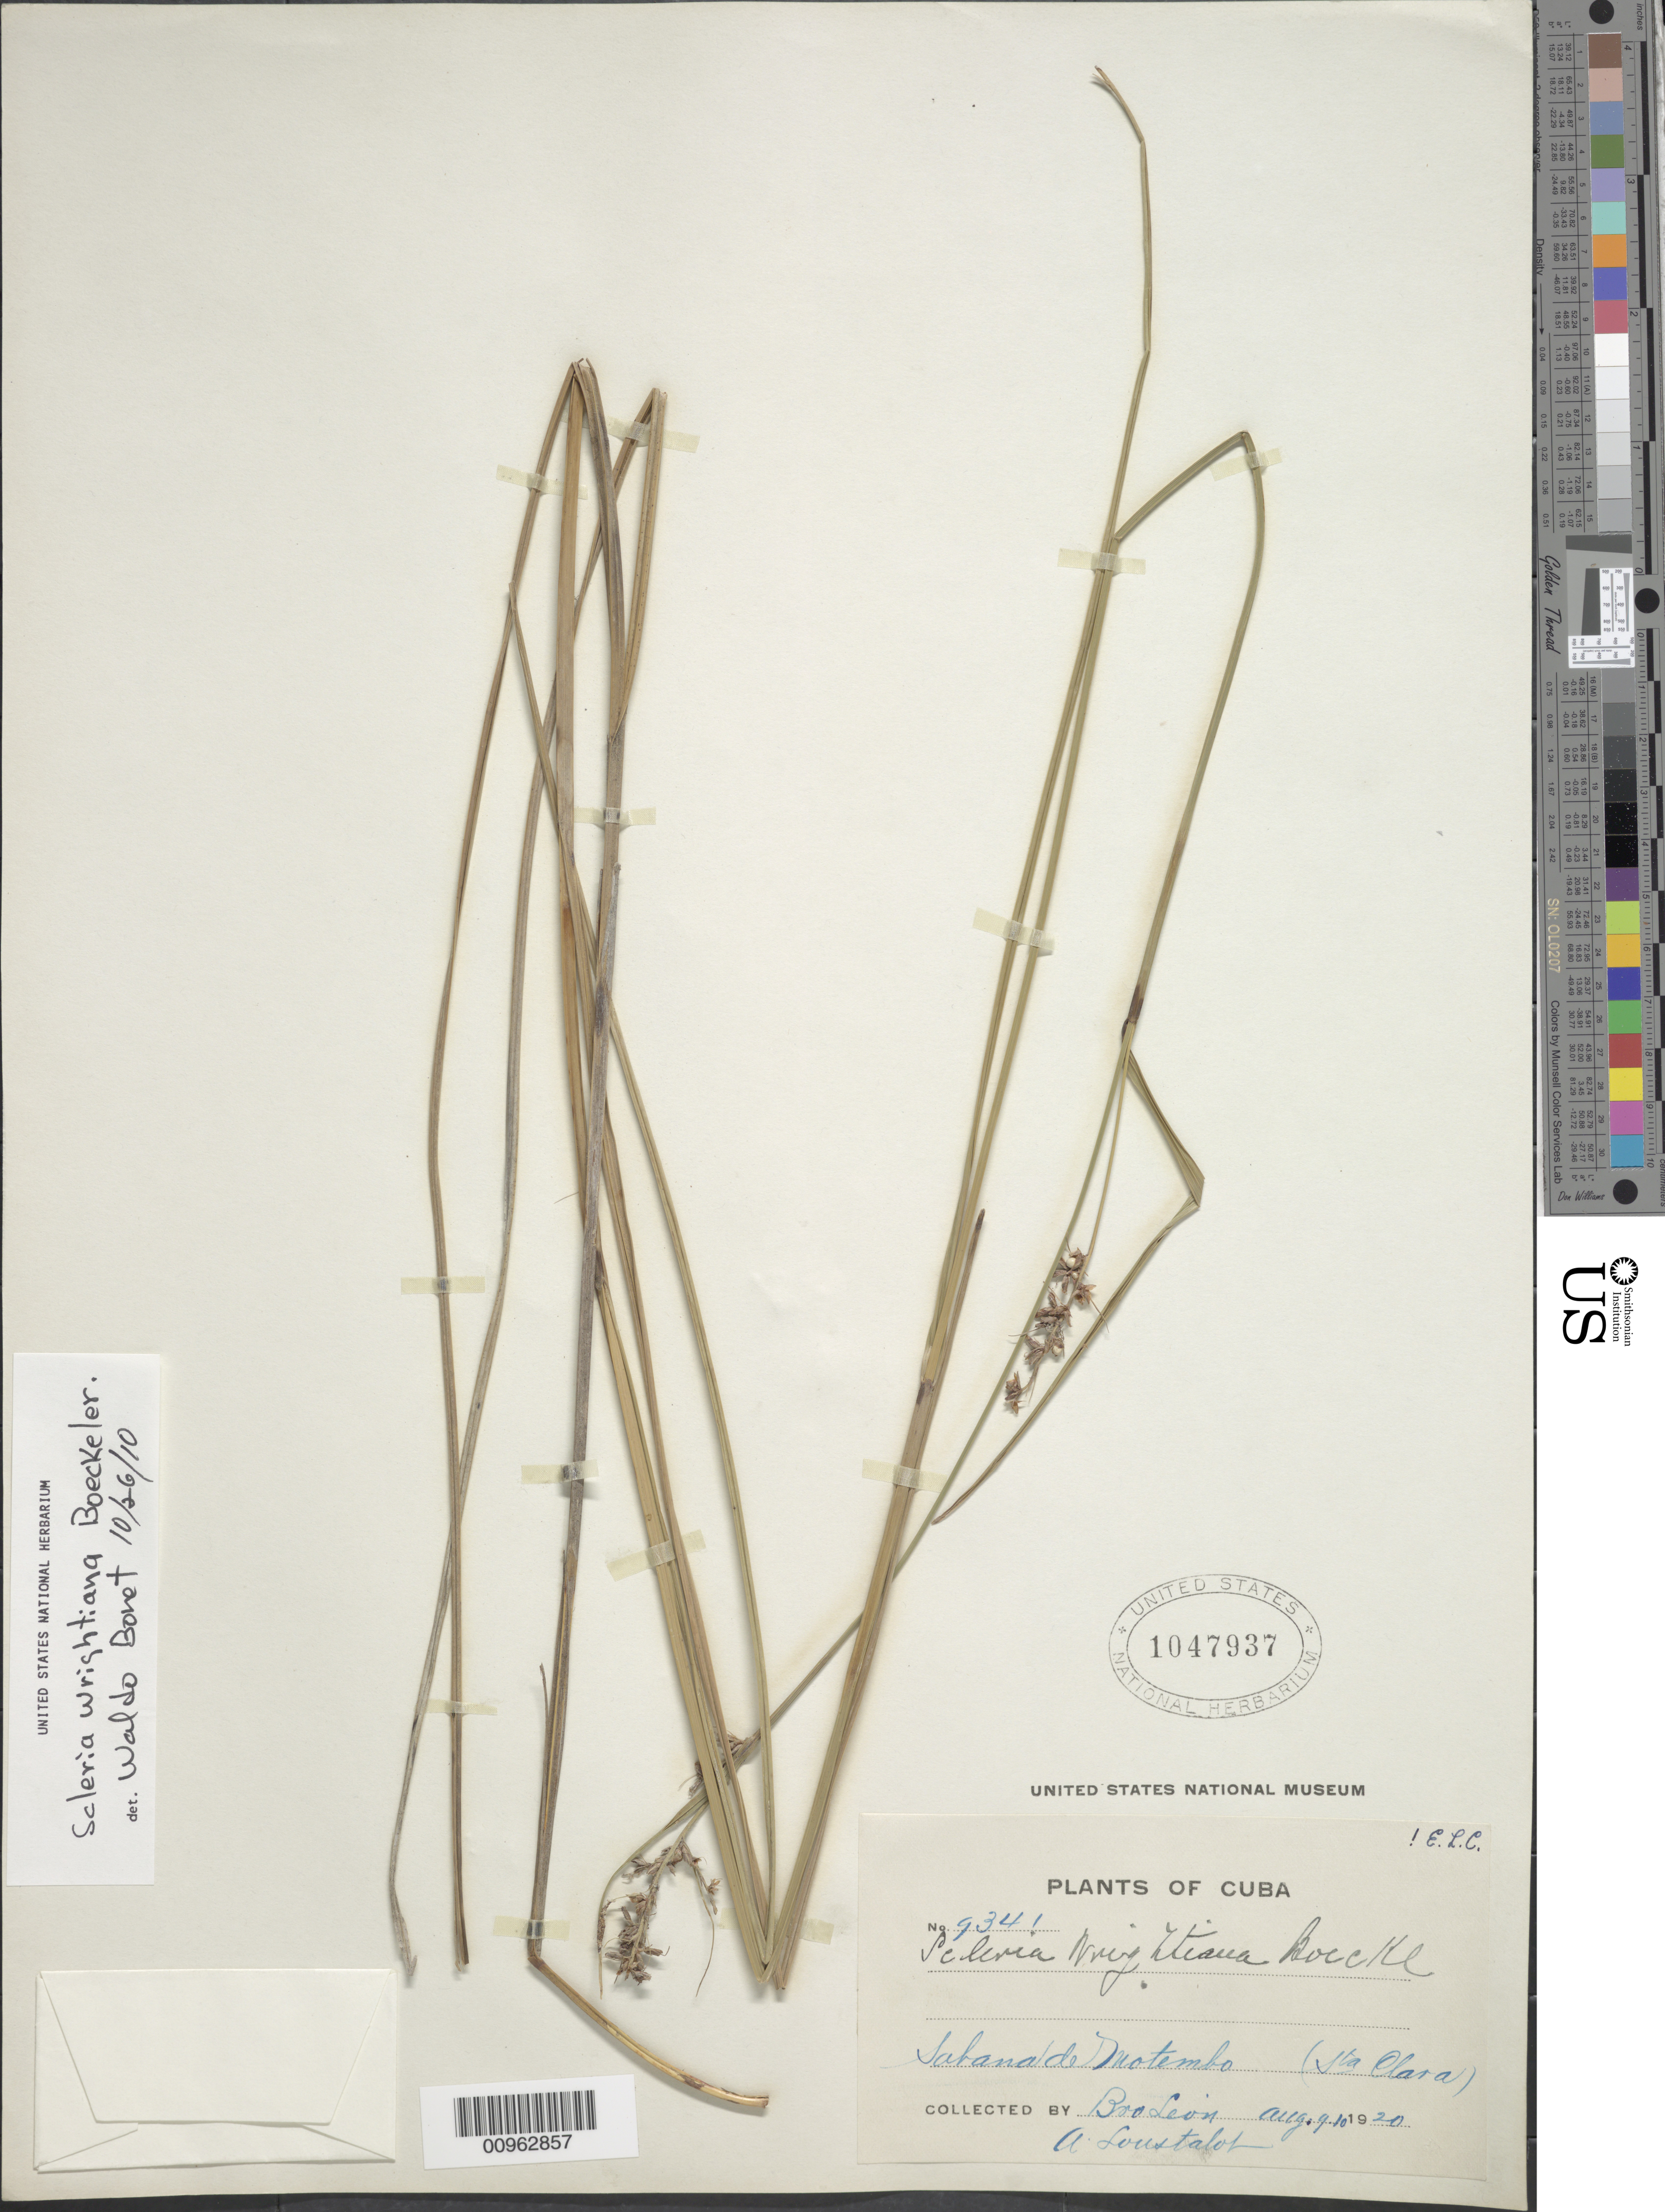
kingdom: Plantae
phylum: Tracheophyta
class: Liliopsida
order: Poales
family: Cyperaceae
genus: Scleria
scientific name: Scleria wrightiana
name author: Boeckeler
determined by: Core, E. L.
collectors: Bro. León & A. Loustalot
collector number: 9341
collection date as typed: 09 Aug 1920 to 10 Aug 1920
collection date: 1920-08-09/1920-08-10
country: Cuba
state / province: Las Villas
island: Cuba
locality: Sabana de Motembo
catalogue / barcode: US 1047937